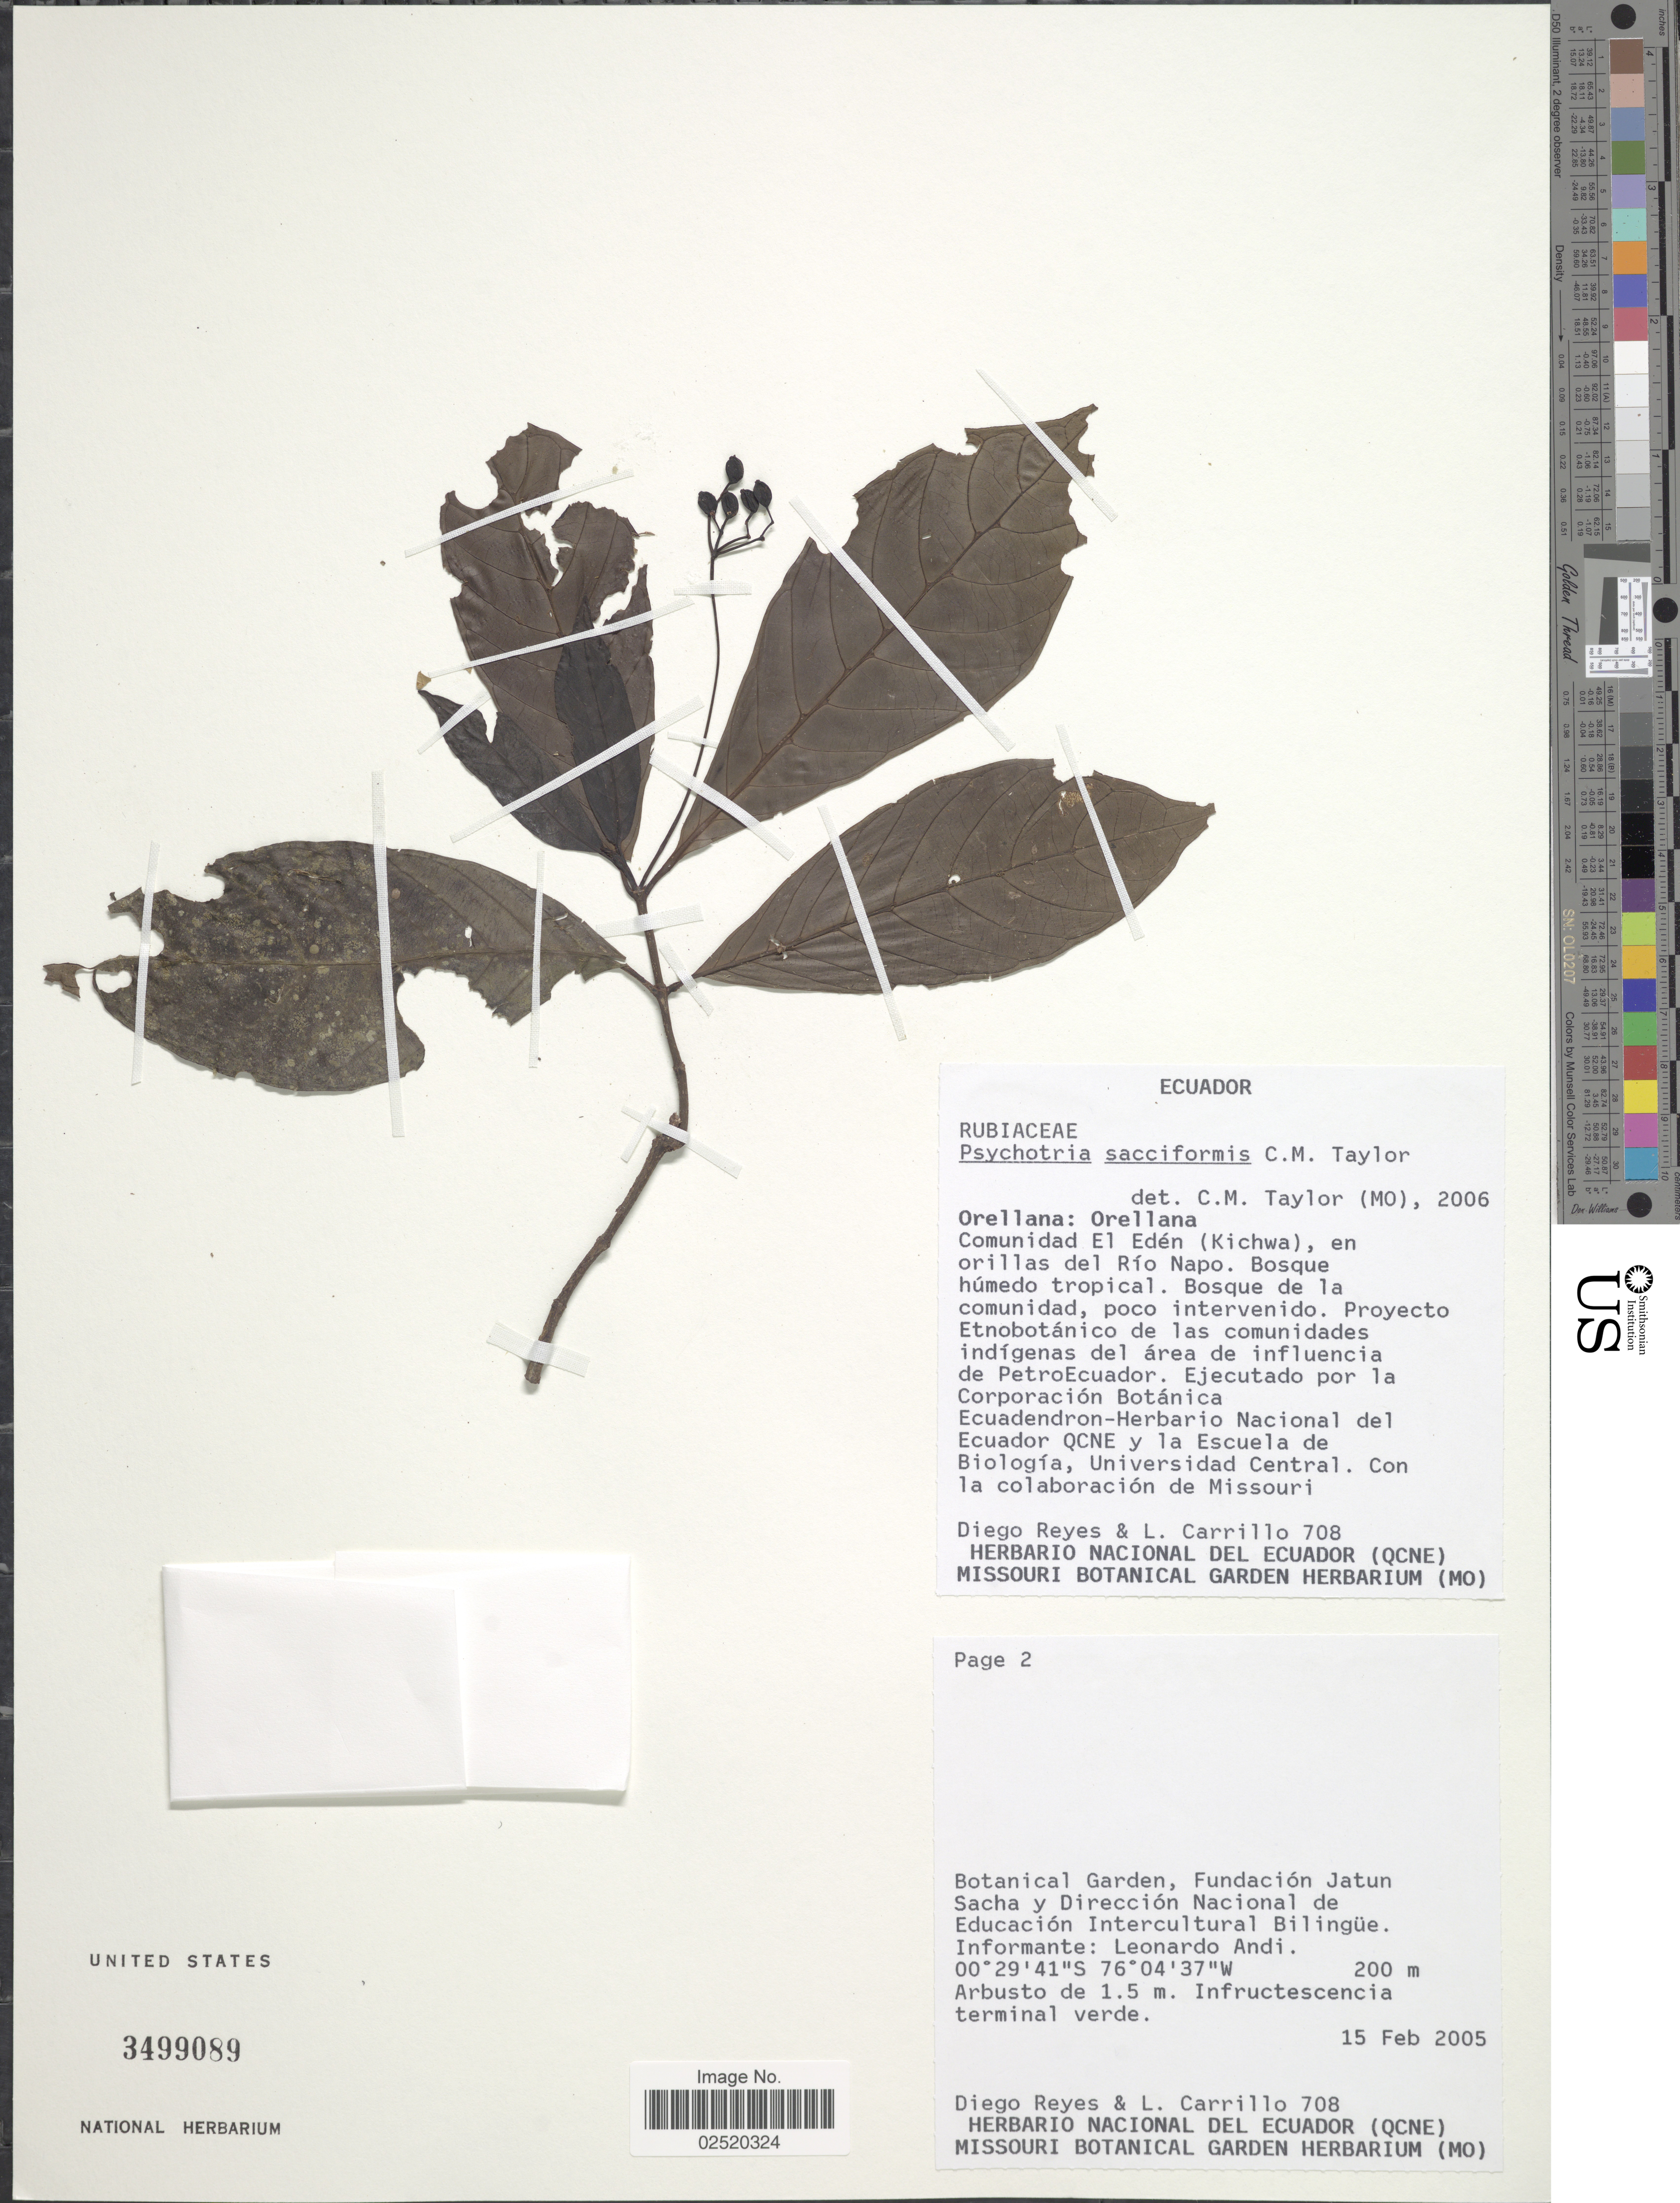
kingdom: Plantae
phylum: Tracheophyta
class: Magnoliopsida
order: Gentianales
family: Rubiaceae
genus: Psychotria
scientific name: Psychotria sacciformis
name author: C.M. Taylor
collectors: D. Reyes & L. Carrillo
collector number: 708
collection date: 2005-02-15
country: Ecuador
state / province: Orellana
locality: Orellana: Orellana, Comunidad El Eden (Kichwa) en orillas del Rio Napo, Botanical Garden, Fundacion Jatun, Sacha y Diresccion Nacional de Educacion Intercultural Bilingue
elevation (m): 200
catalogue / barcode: US 3499089